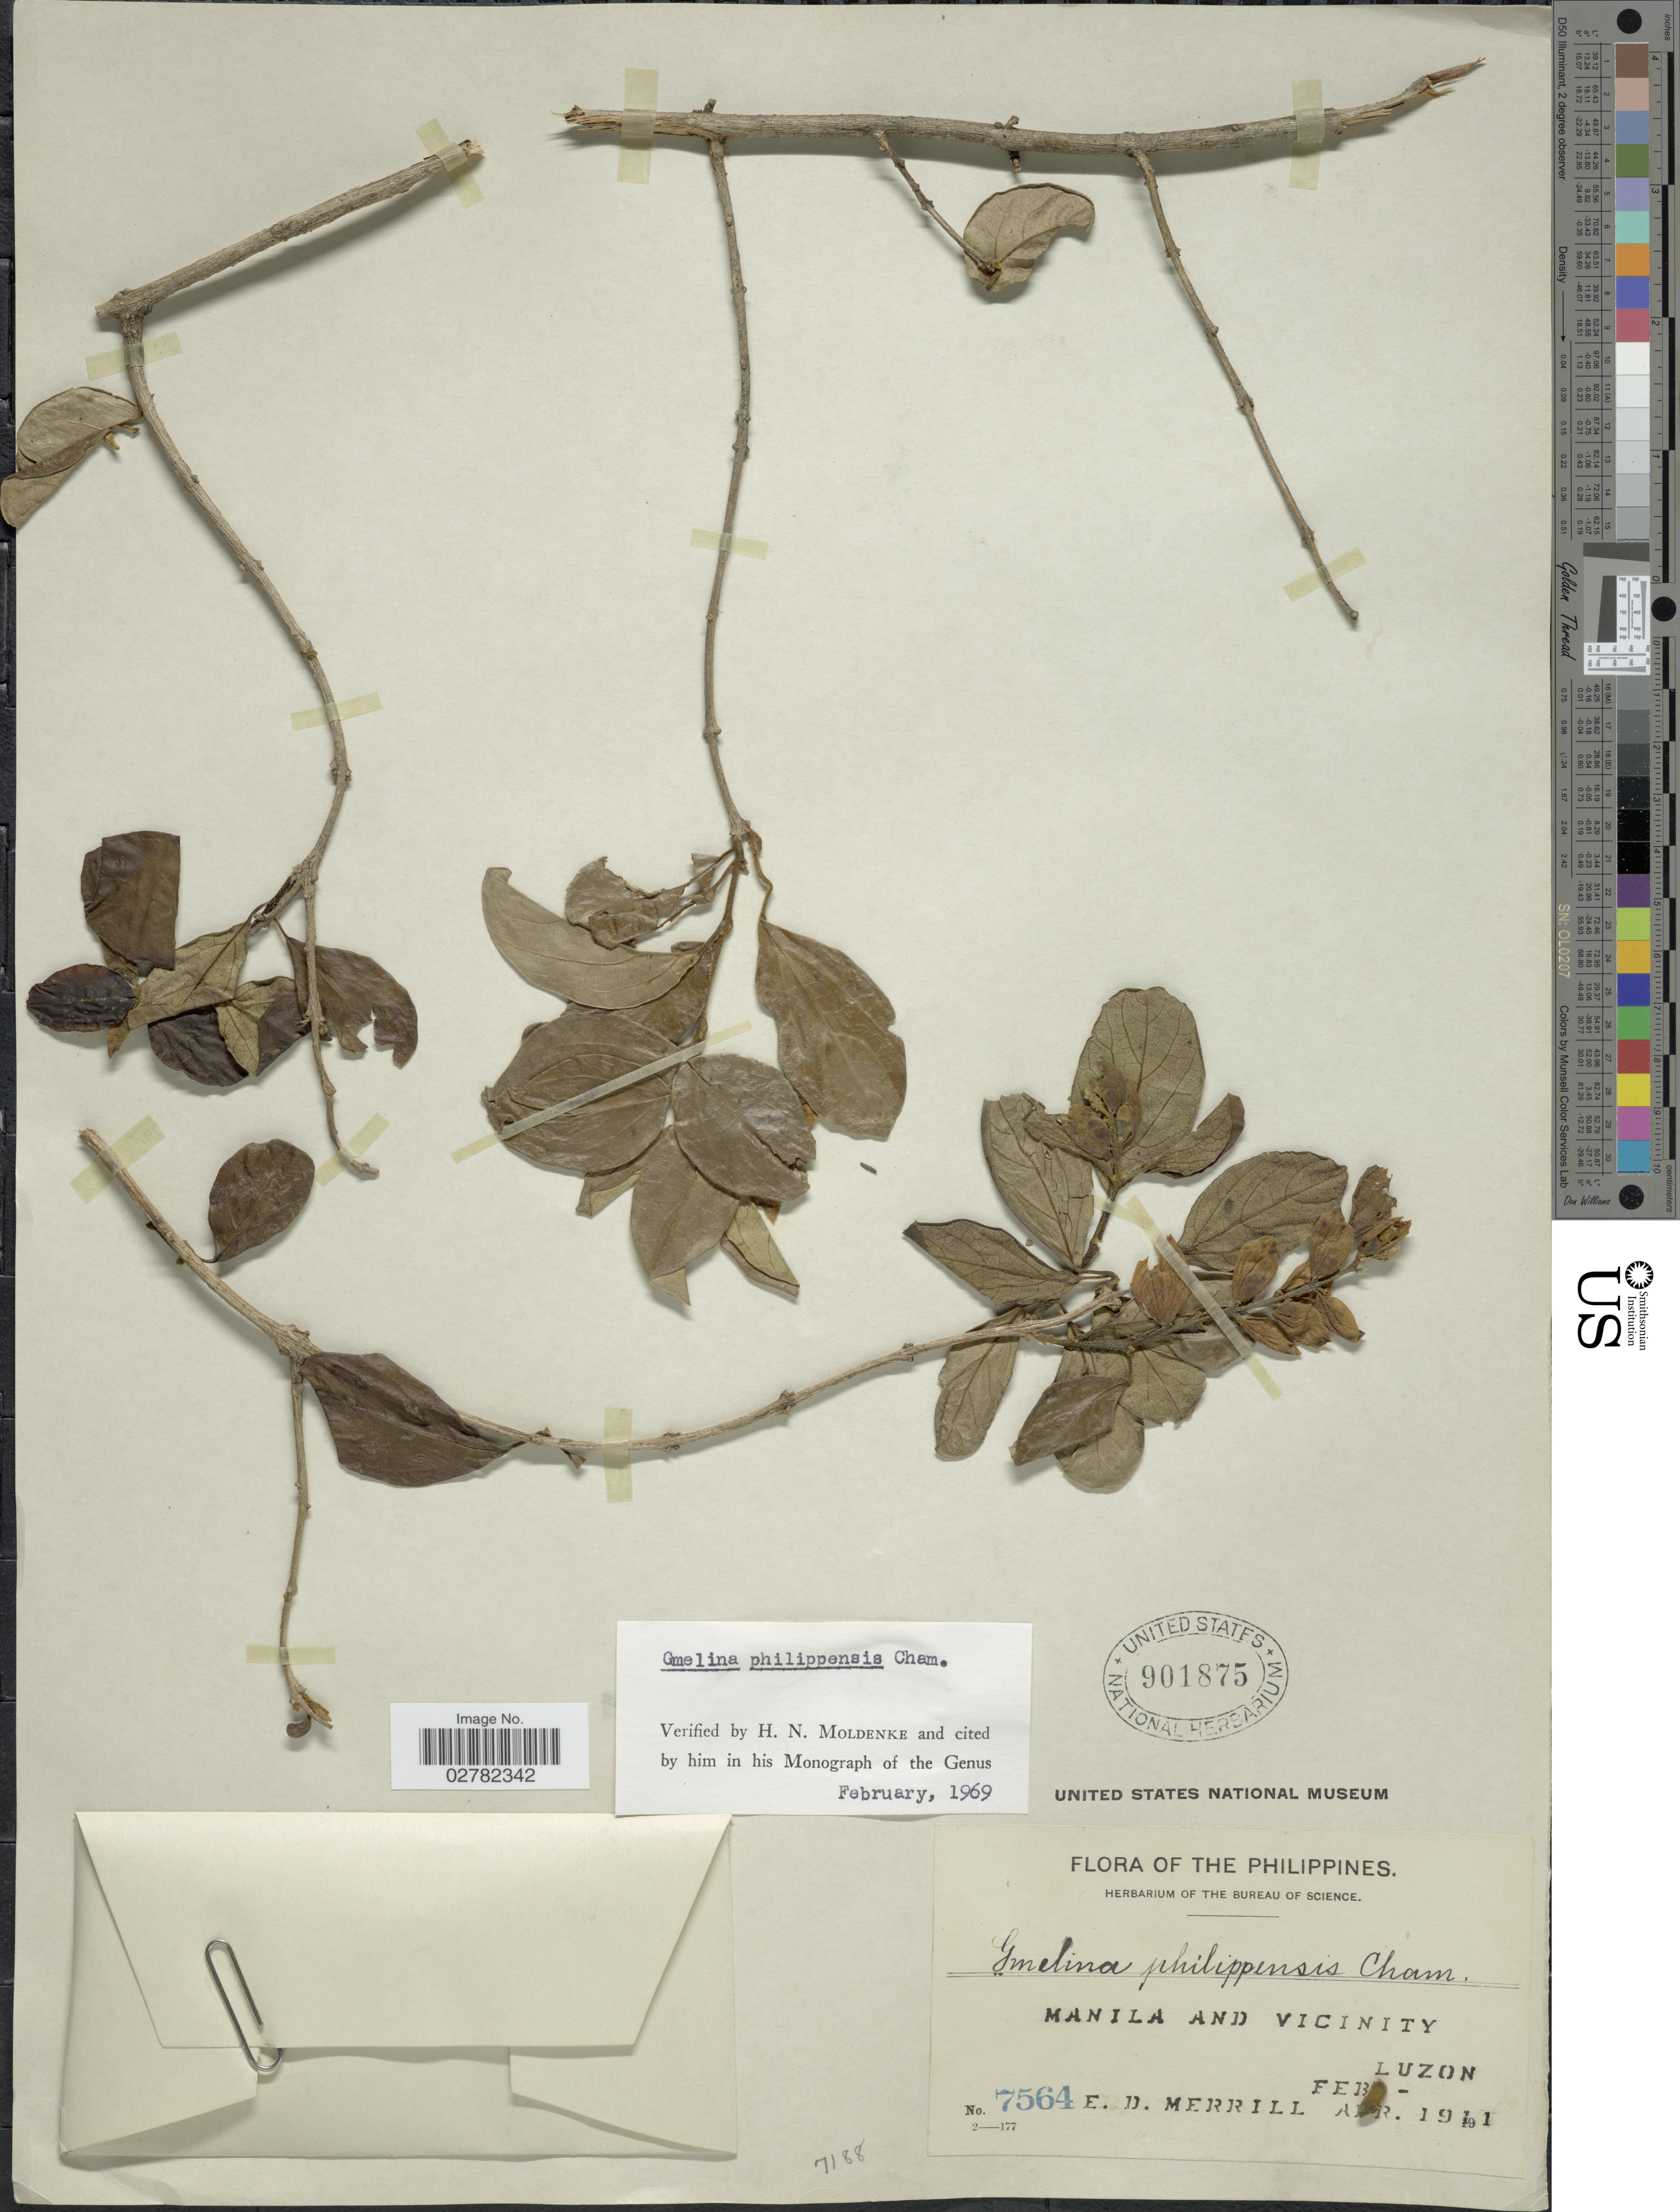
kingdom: Plantae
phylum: Tracheophyta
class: Magnoliopsida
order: Lamiales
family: Lamiaceae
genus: Gmelina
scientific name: Gmelina philippinensis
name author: Cham.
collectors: E. D. Merrill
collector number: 7564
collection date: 1911-02/1911-04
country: Philippines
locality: Manila and vicinity. Luzon.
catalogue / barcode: US 901875